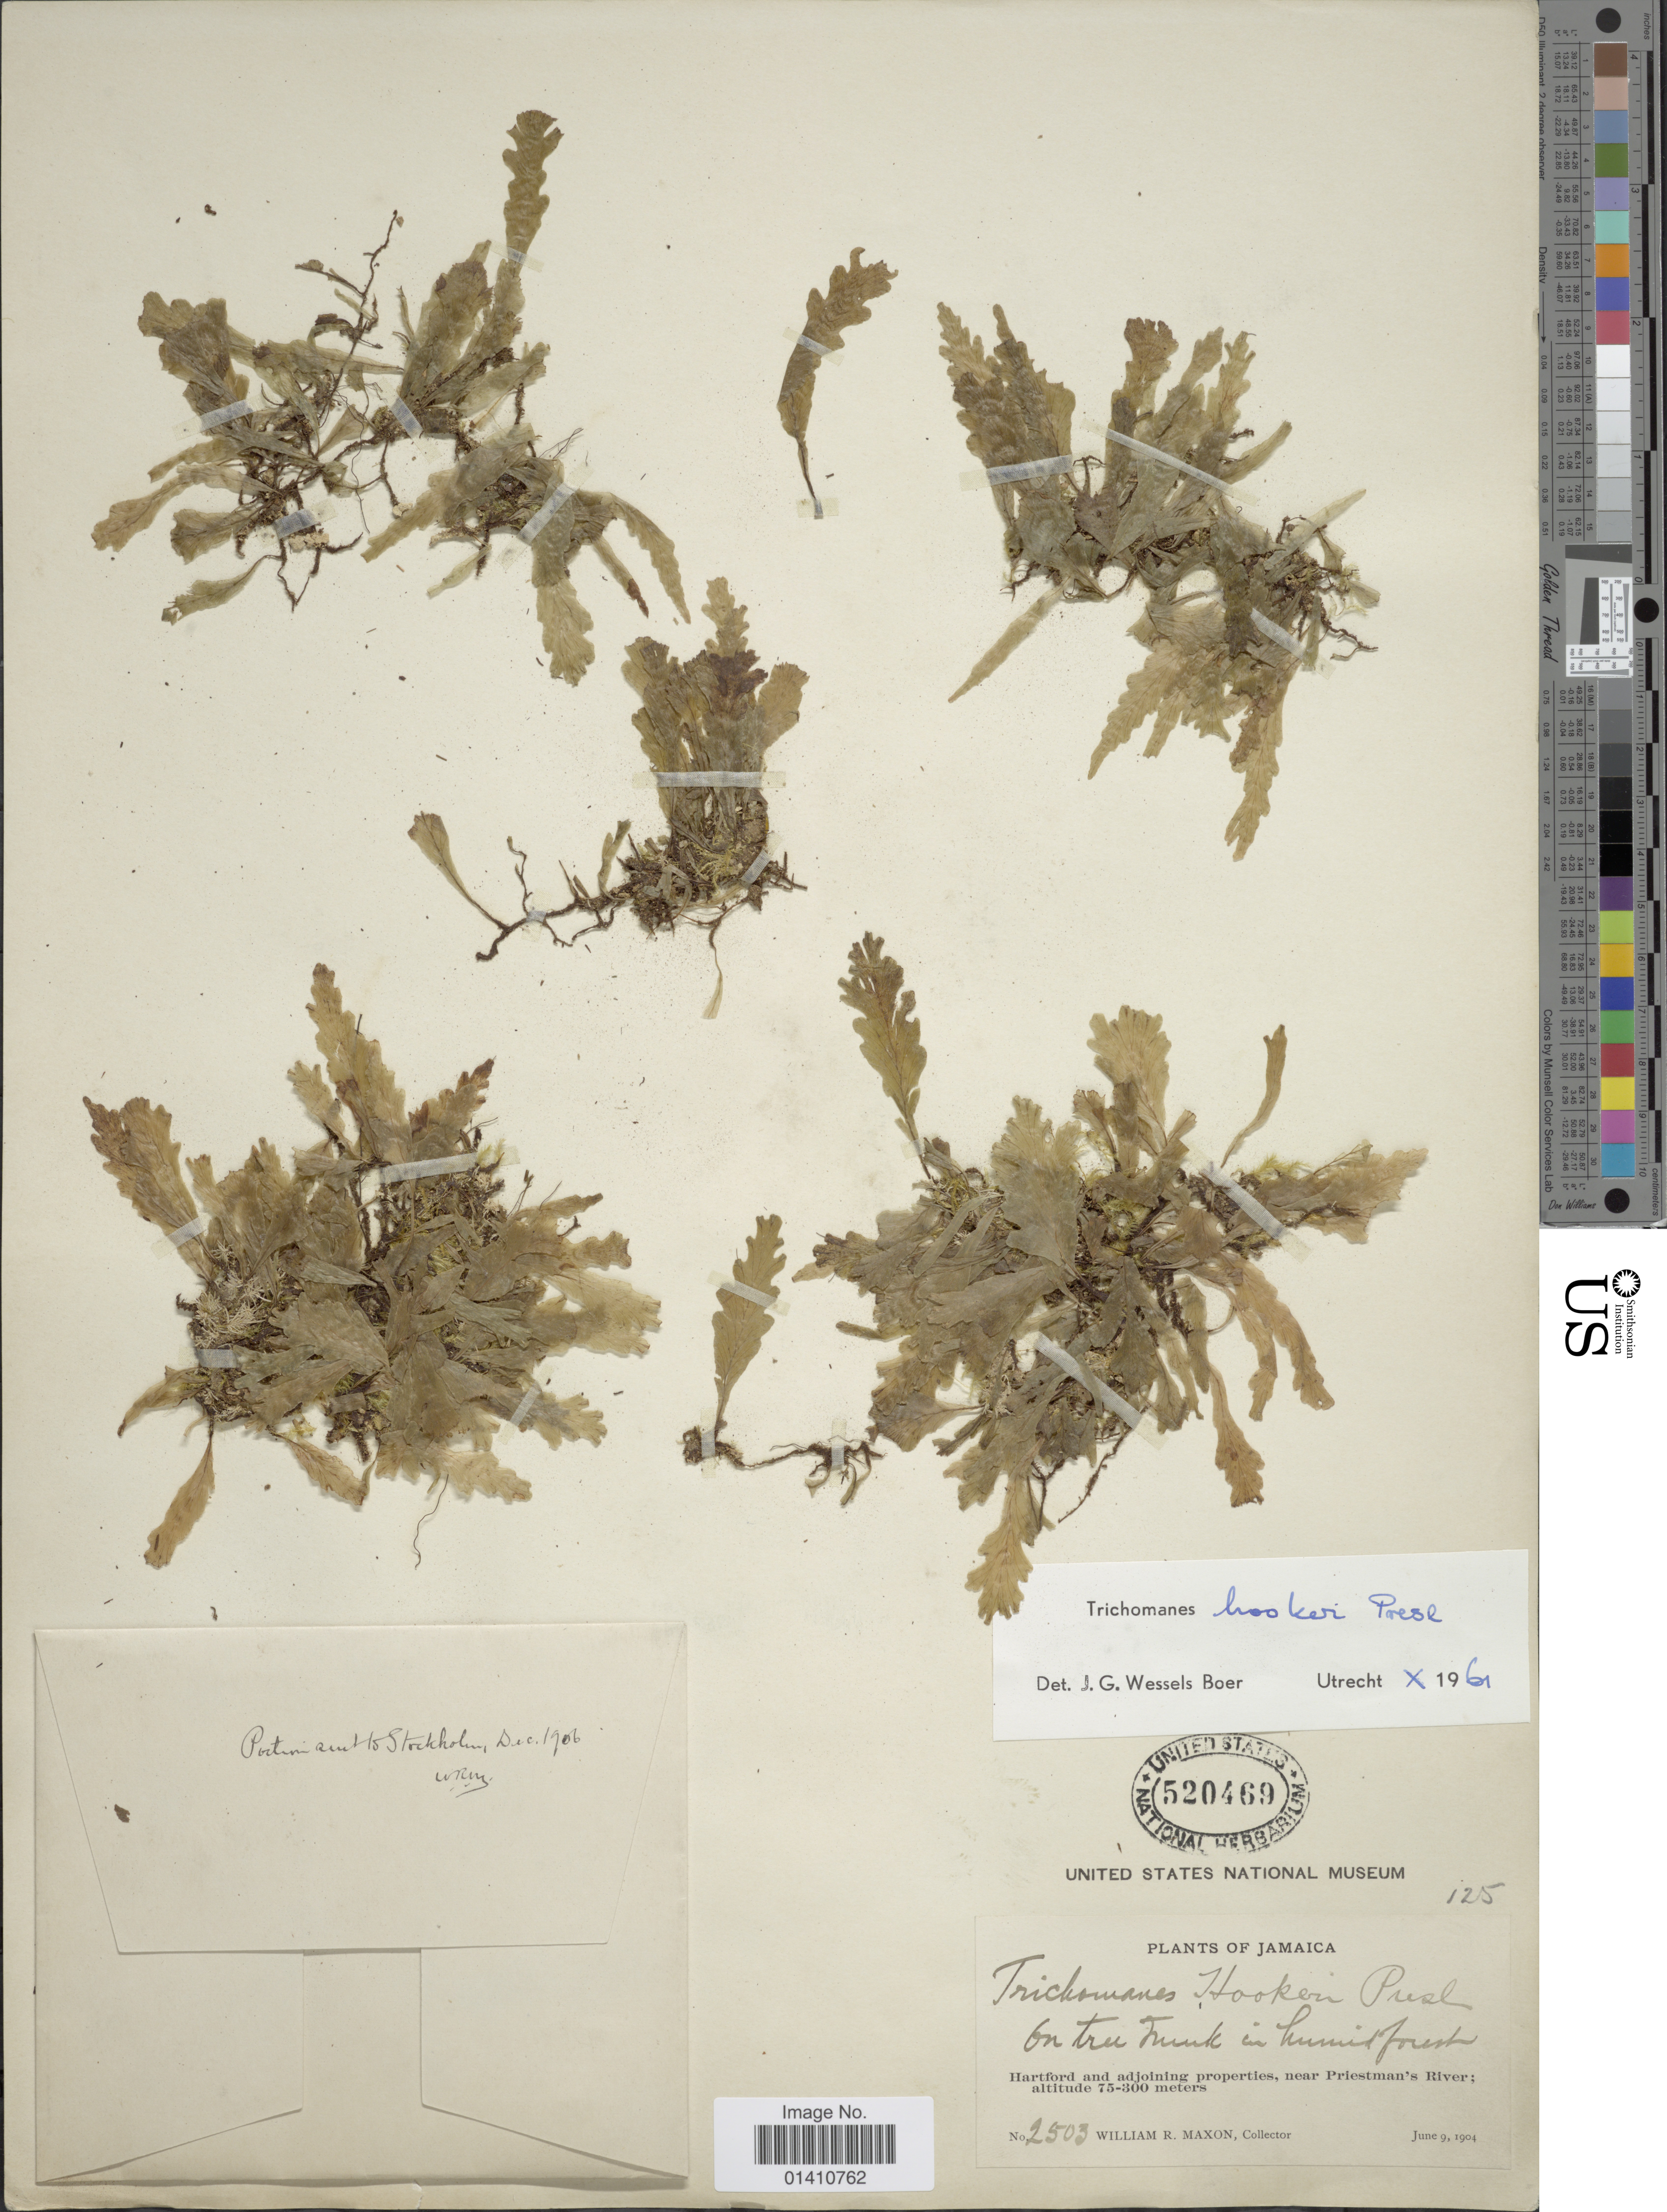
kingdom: Plantae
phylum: Tracheophyta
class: Polypodiopsida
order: Hymenophyllales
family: Hymenophyllaceae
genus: Didymoglossum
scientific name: Didymoglossum hookeri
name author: C. Presl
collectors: W. R. Maxon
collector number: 2503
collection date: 1904-06-09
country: Jamaica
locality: Hartford and adjoining properties , near Priestman's River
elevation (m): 75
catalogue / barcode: US 520469